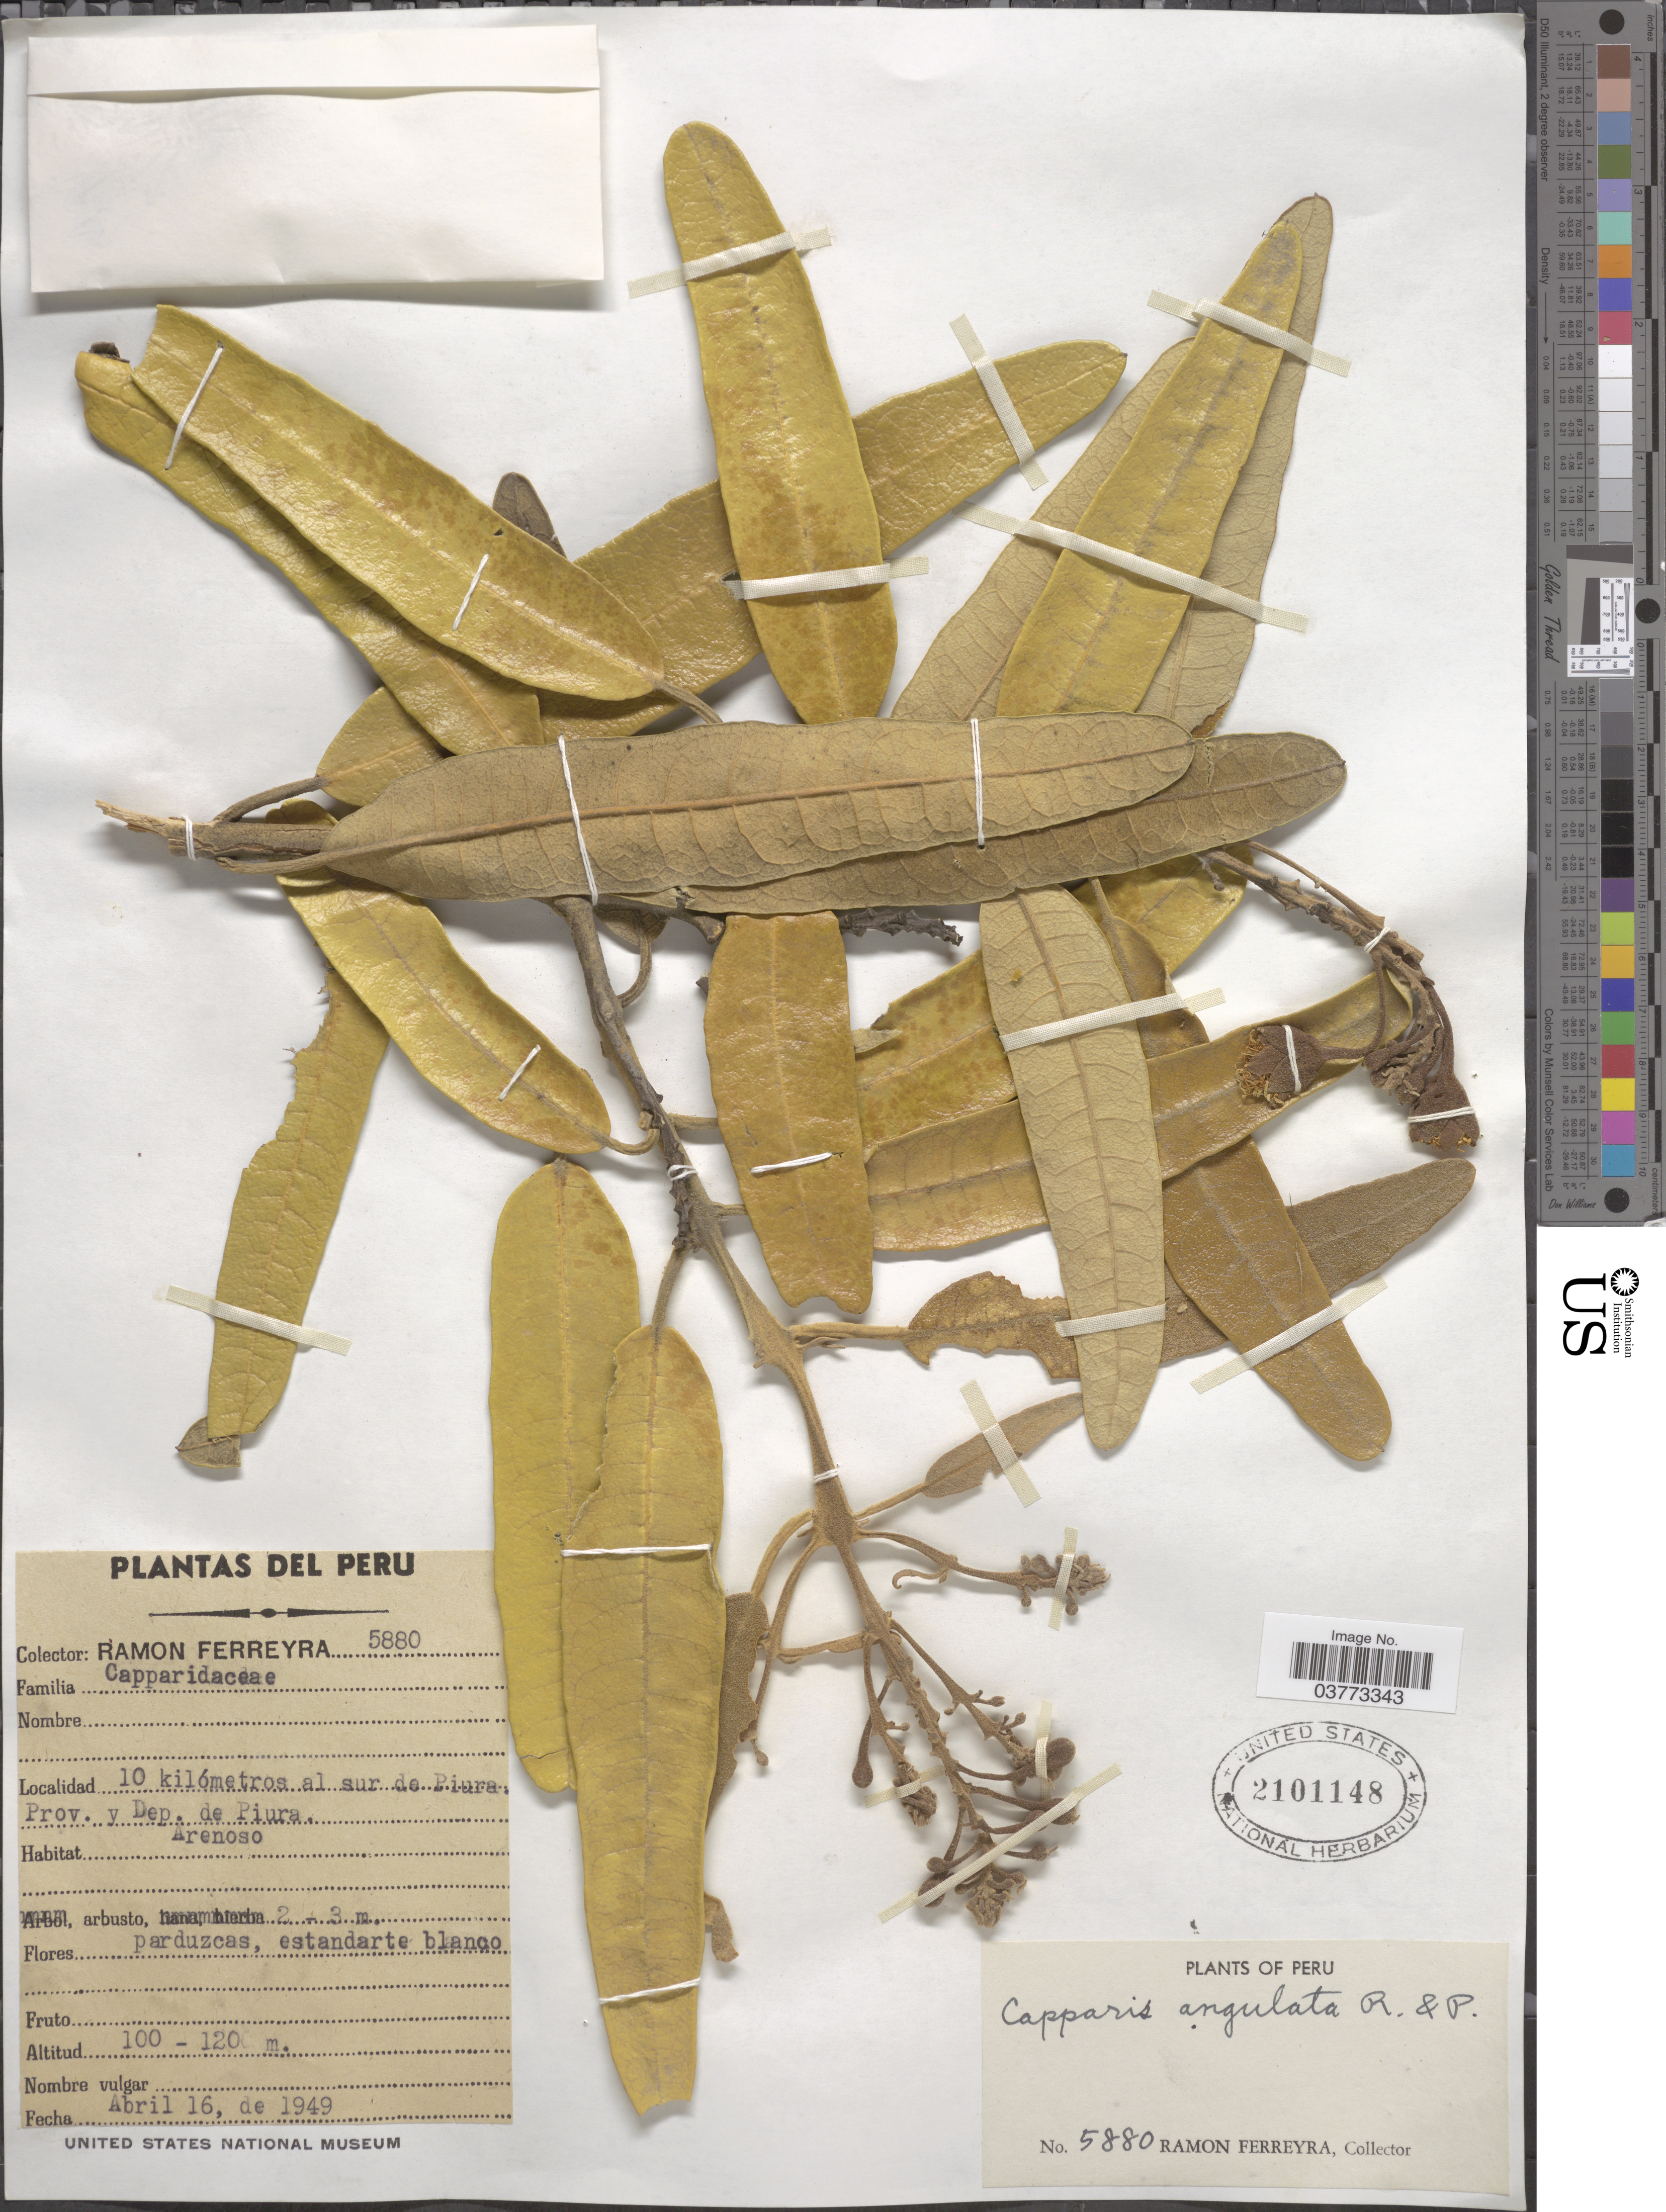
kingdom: Plantae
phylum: Tracheophyta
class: Magnoliopsida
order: Brassicales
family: Capparaceae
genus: Colicodendron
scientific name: Colicodendron angulatum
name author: (Ruiz & Pav. ex DC.) Hutch.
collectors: R. A. Ferreyra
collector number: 5880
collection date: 1949-04-16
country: Peru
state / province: Piura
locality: Dep. de Piura.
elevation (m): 100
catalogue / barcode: US 2101148